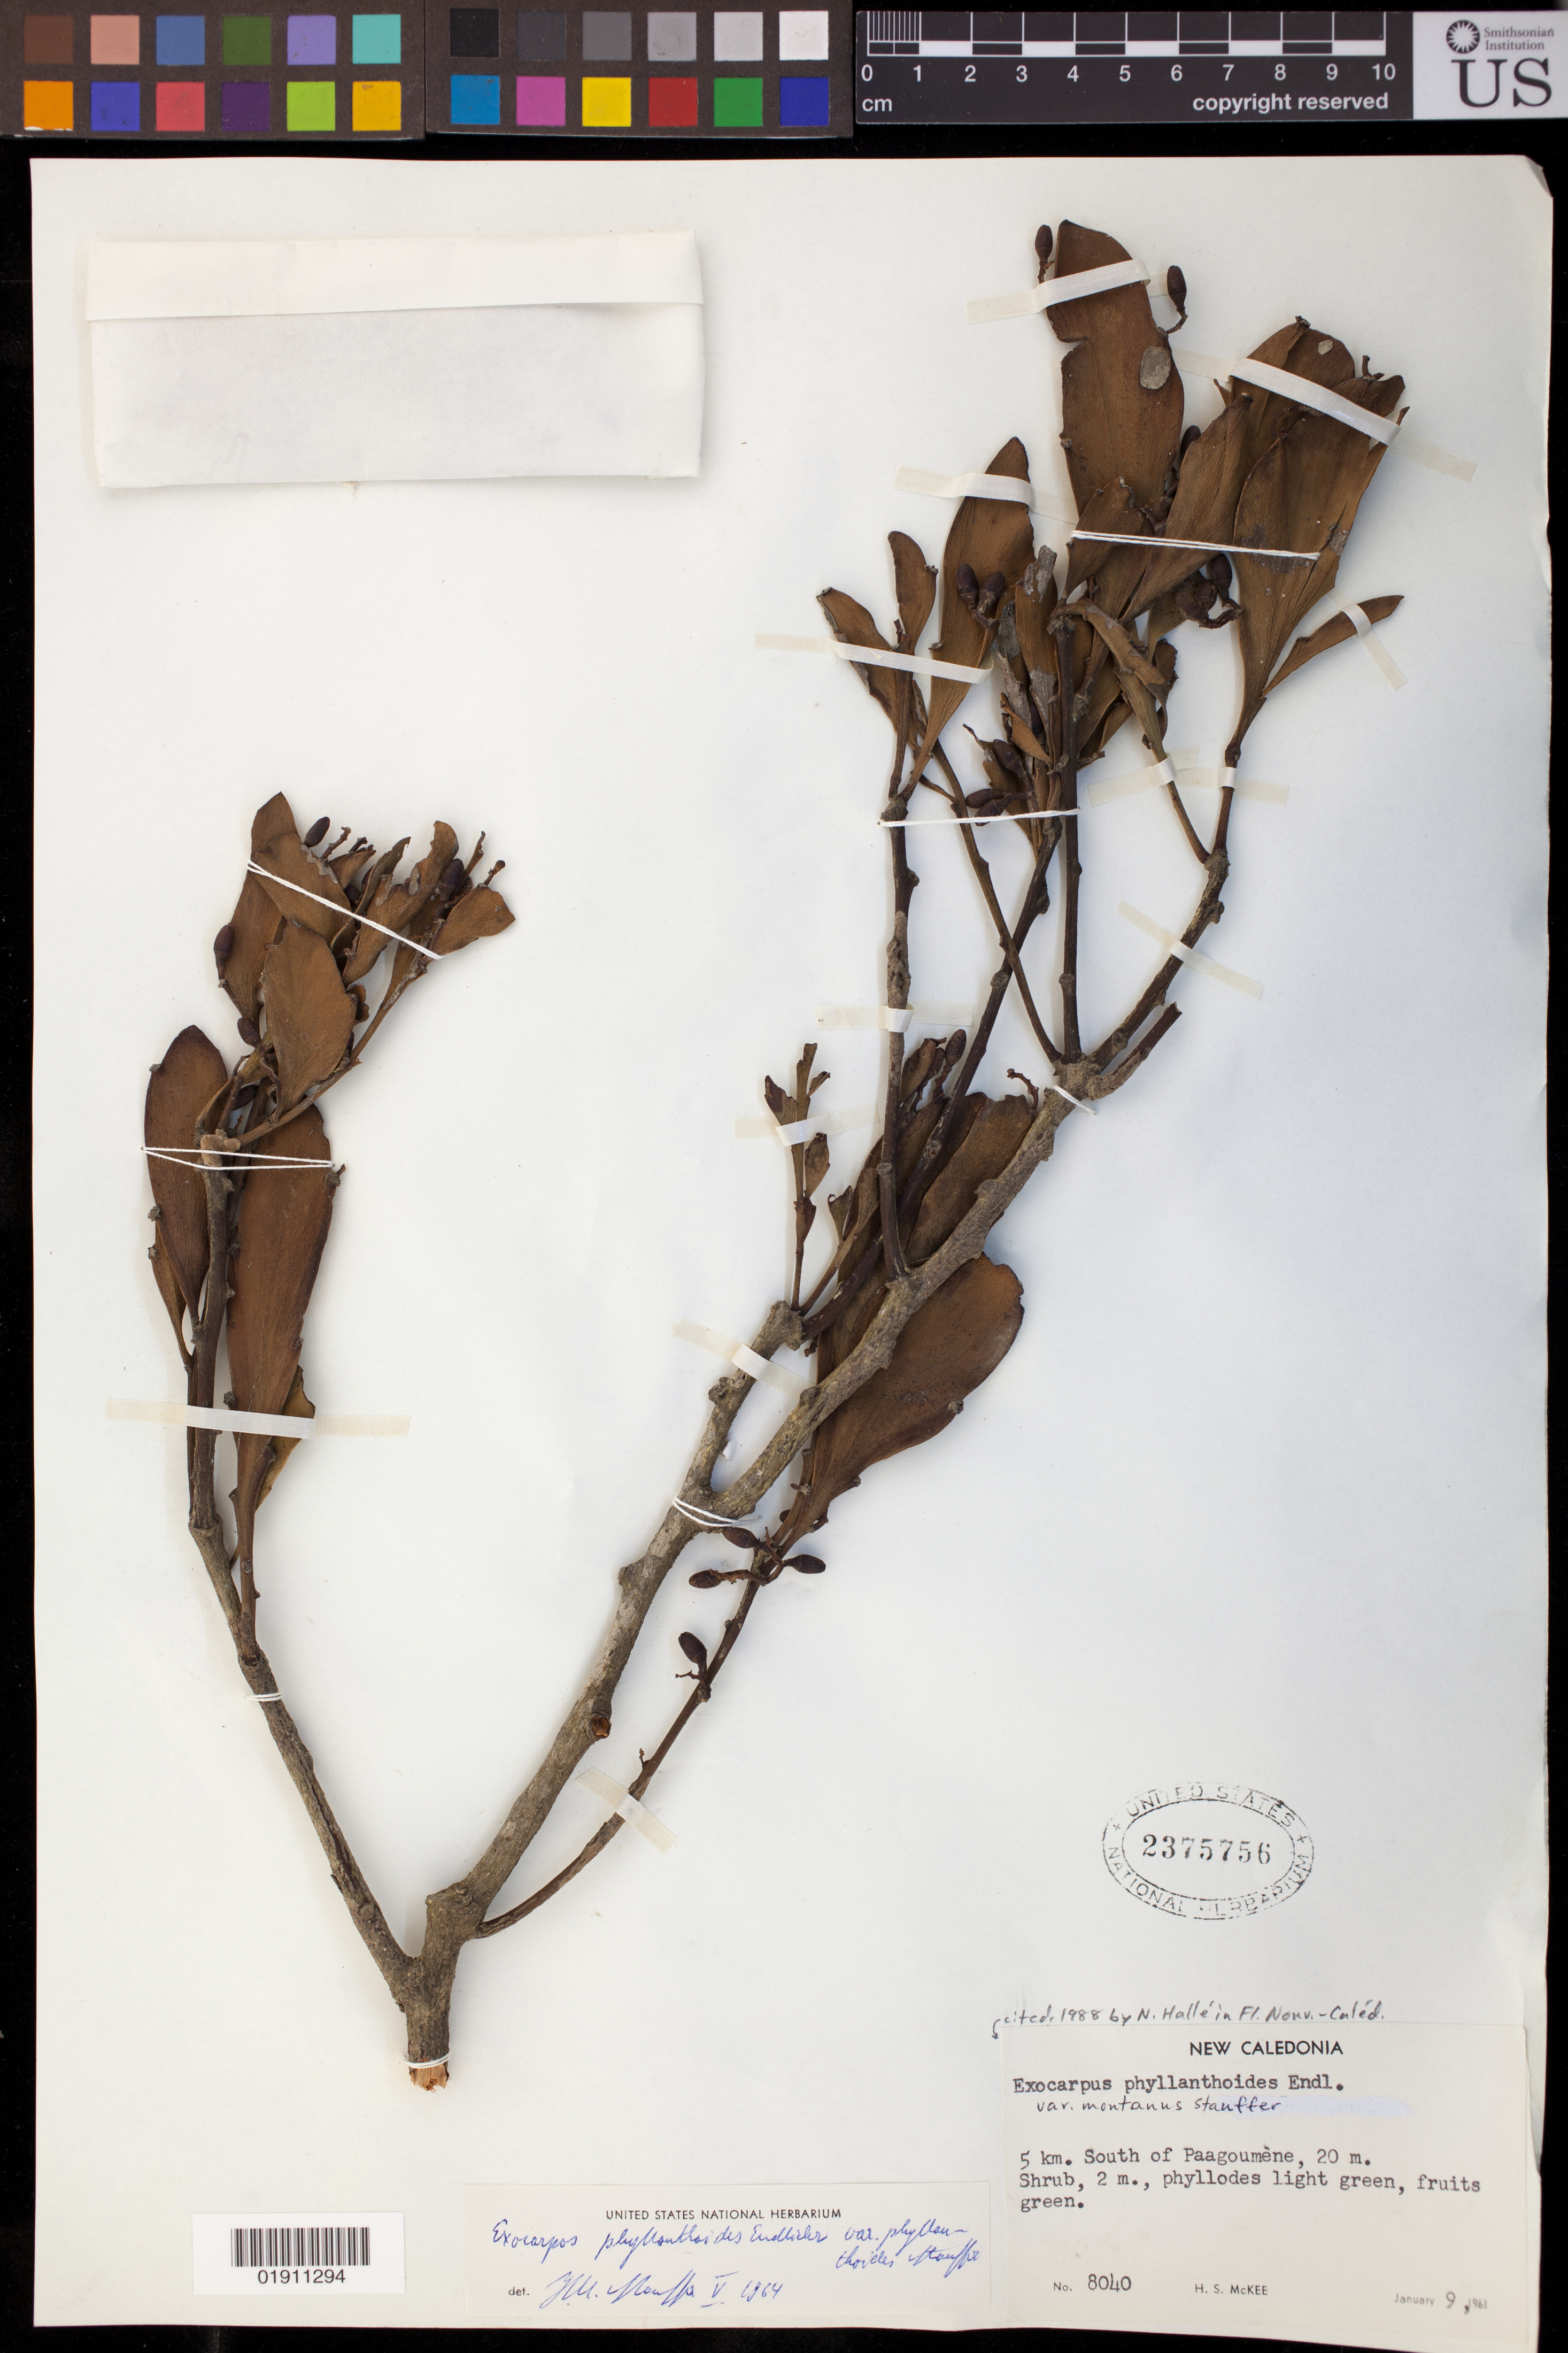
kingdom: Plantae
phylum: Tracheophyta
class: Magnoliopsida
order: Santalales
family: Santalaceae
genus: Exocarpos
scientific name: Exocarpos phyllanthoides var. brachystachys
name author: Stauffer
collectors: H. S. McKee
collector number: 8040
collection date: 1961-01-09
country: New Caledonia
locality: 5 km. South of Paagoumene, 20 m.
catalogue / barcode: US 2375756